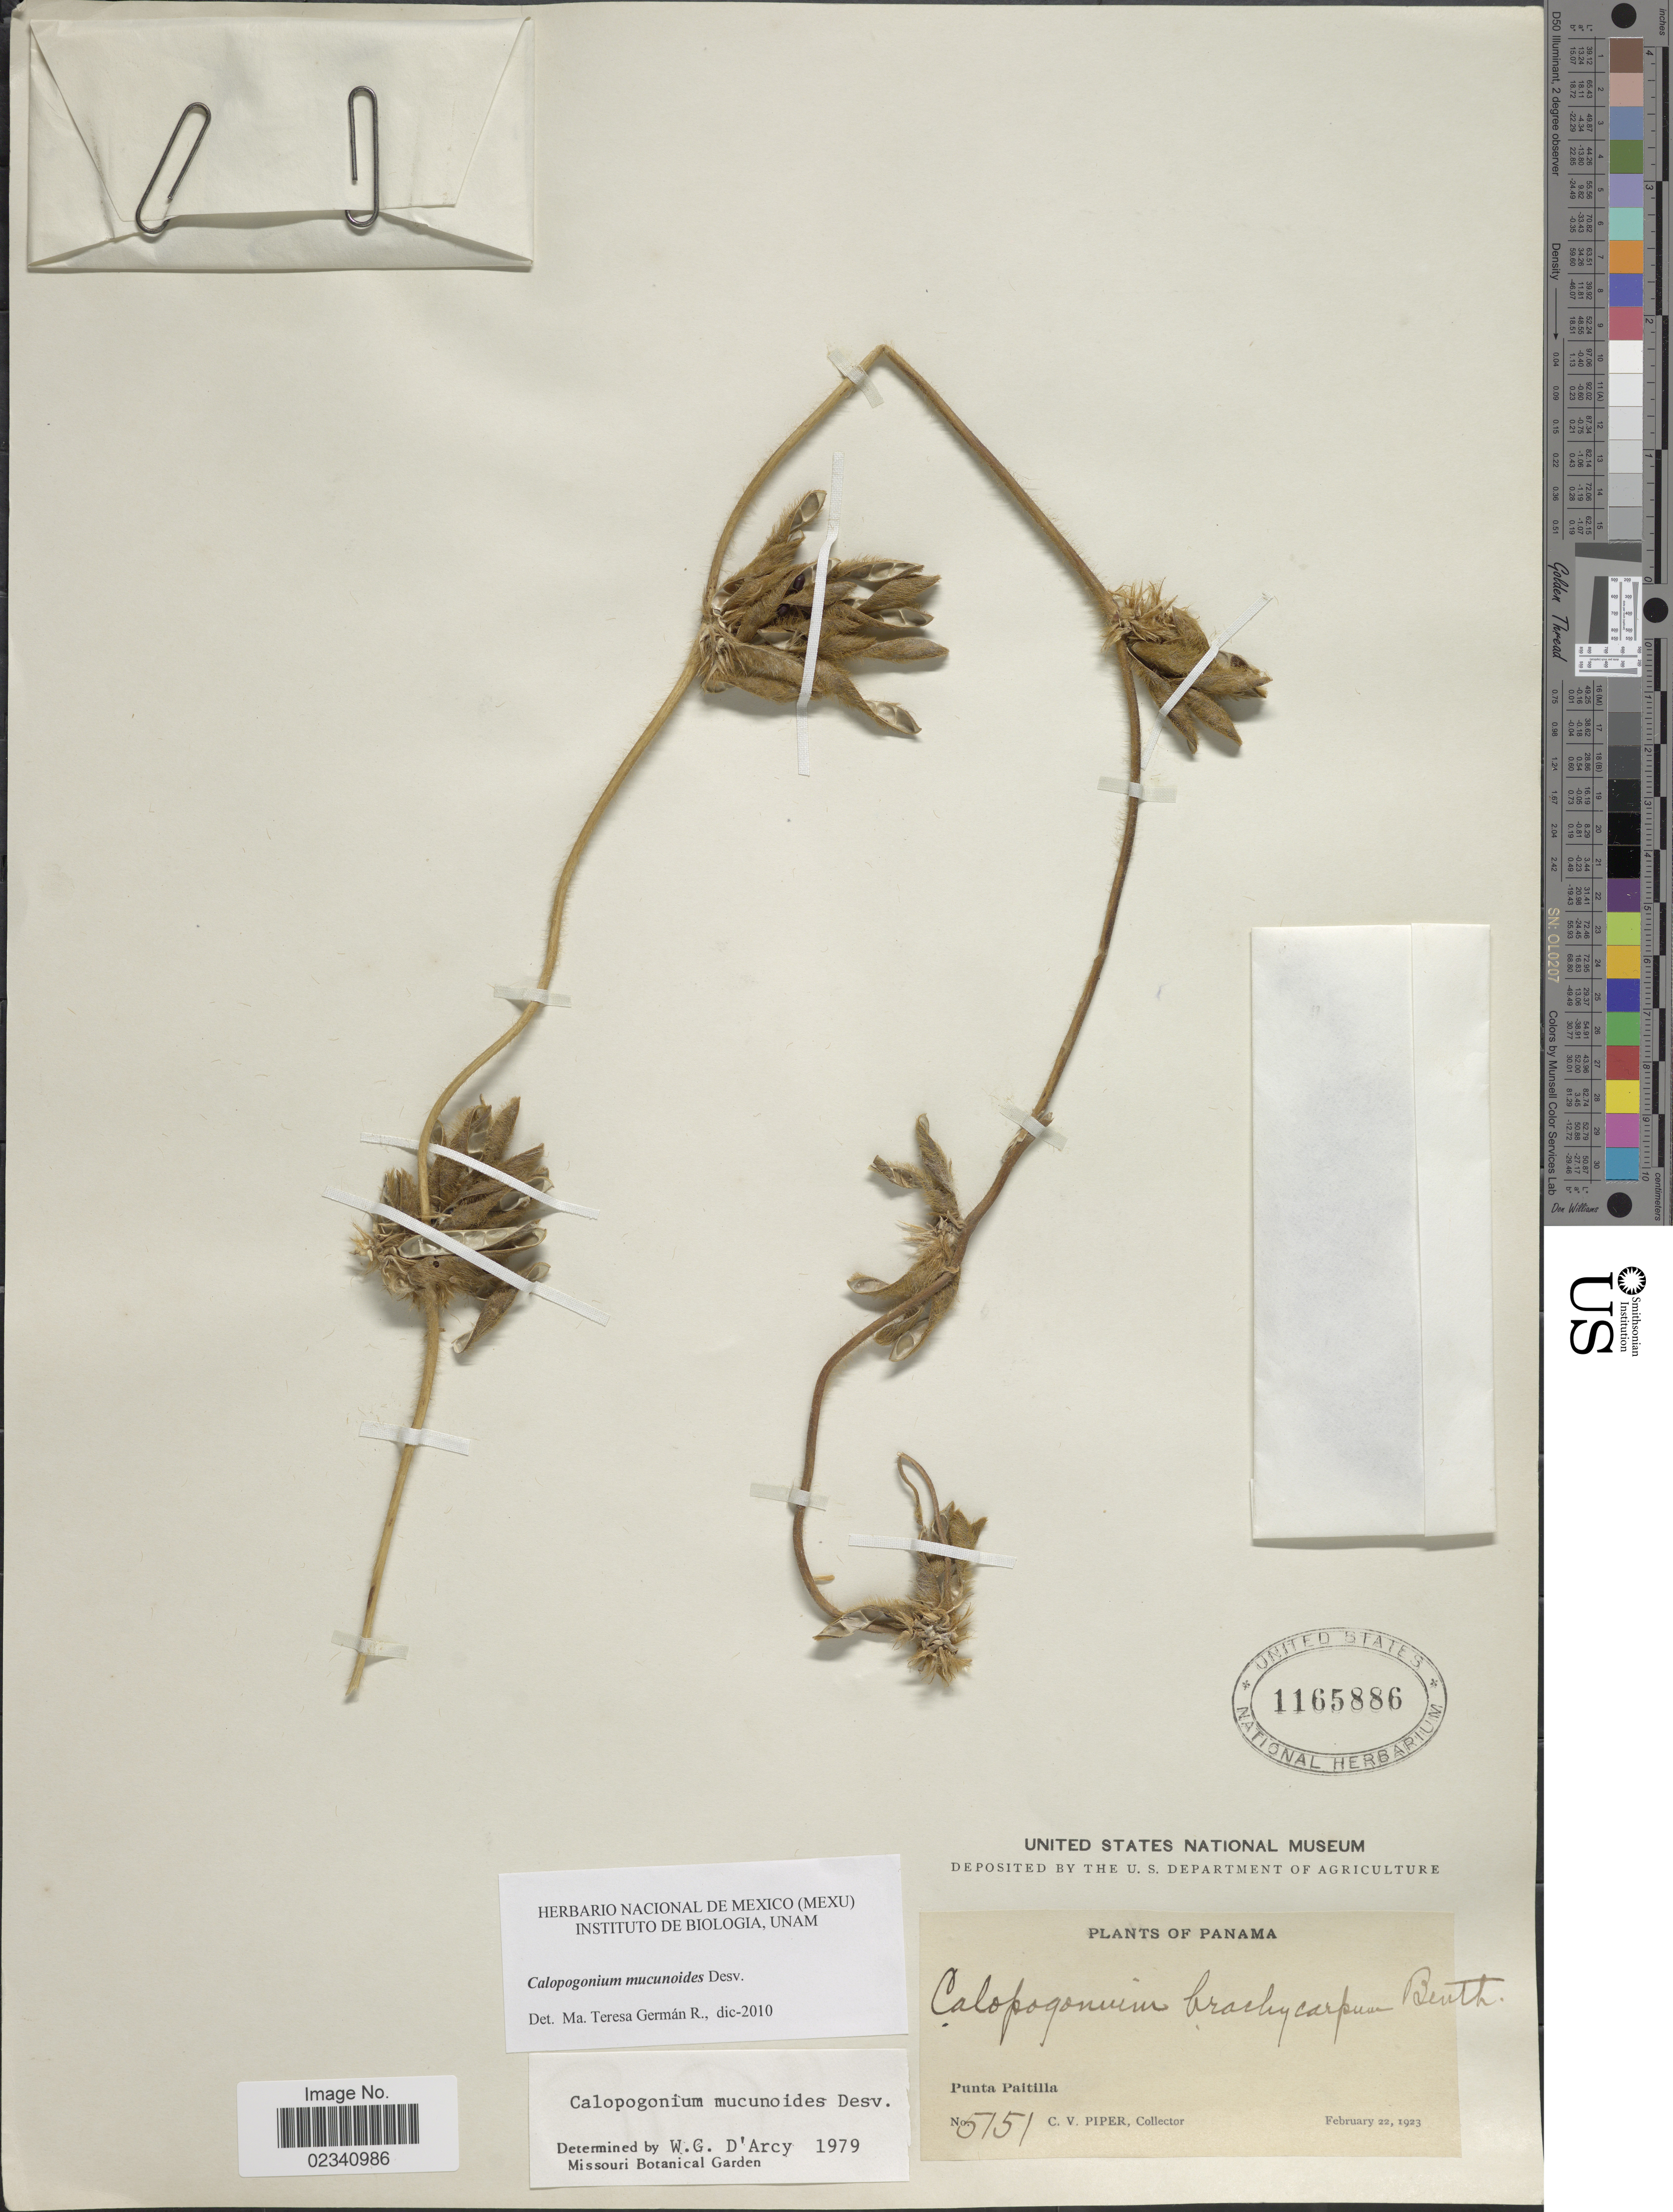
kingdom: Plantae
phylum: Tracheophyta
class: Magnoliopsida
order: Fabales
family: Fabaceae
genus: Calopogonium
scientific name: Calopogonium mucunoides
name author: Desv.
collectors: C. V. Piper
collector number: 5151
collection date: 1923-02-22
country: Panama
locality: Punta Paitilla.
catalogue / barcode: US 1165886